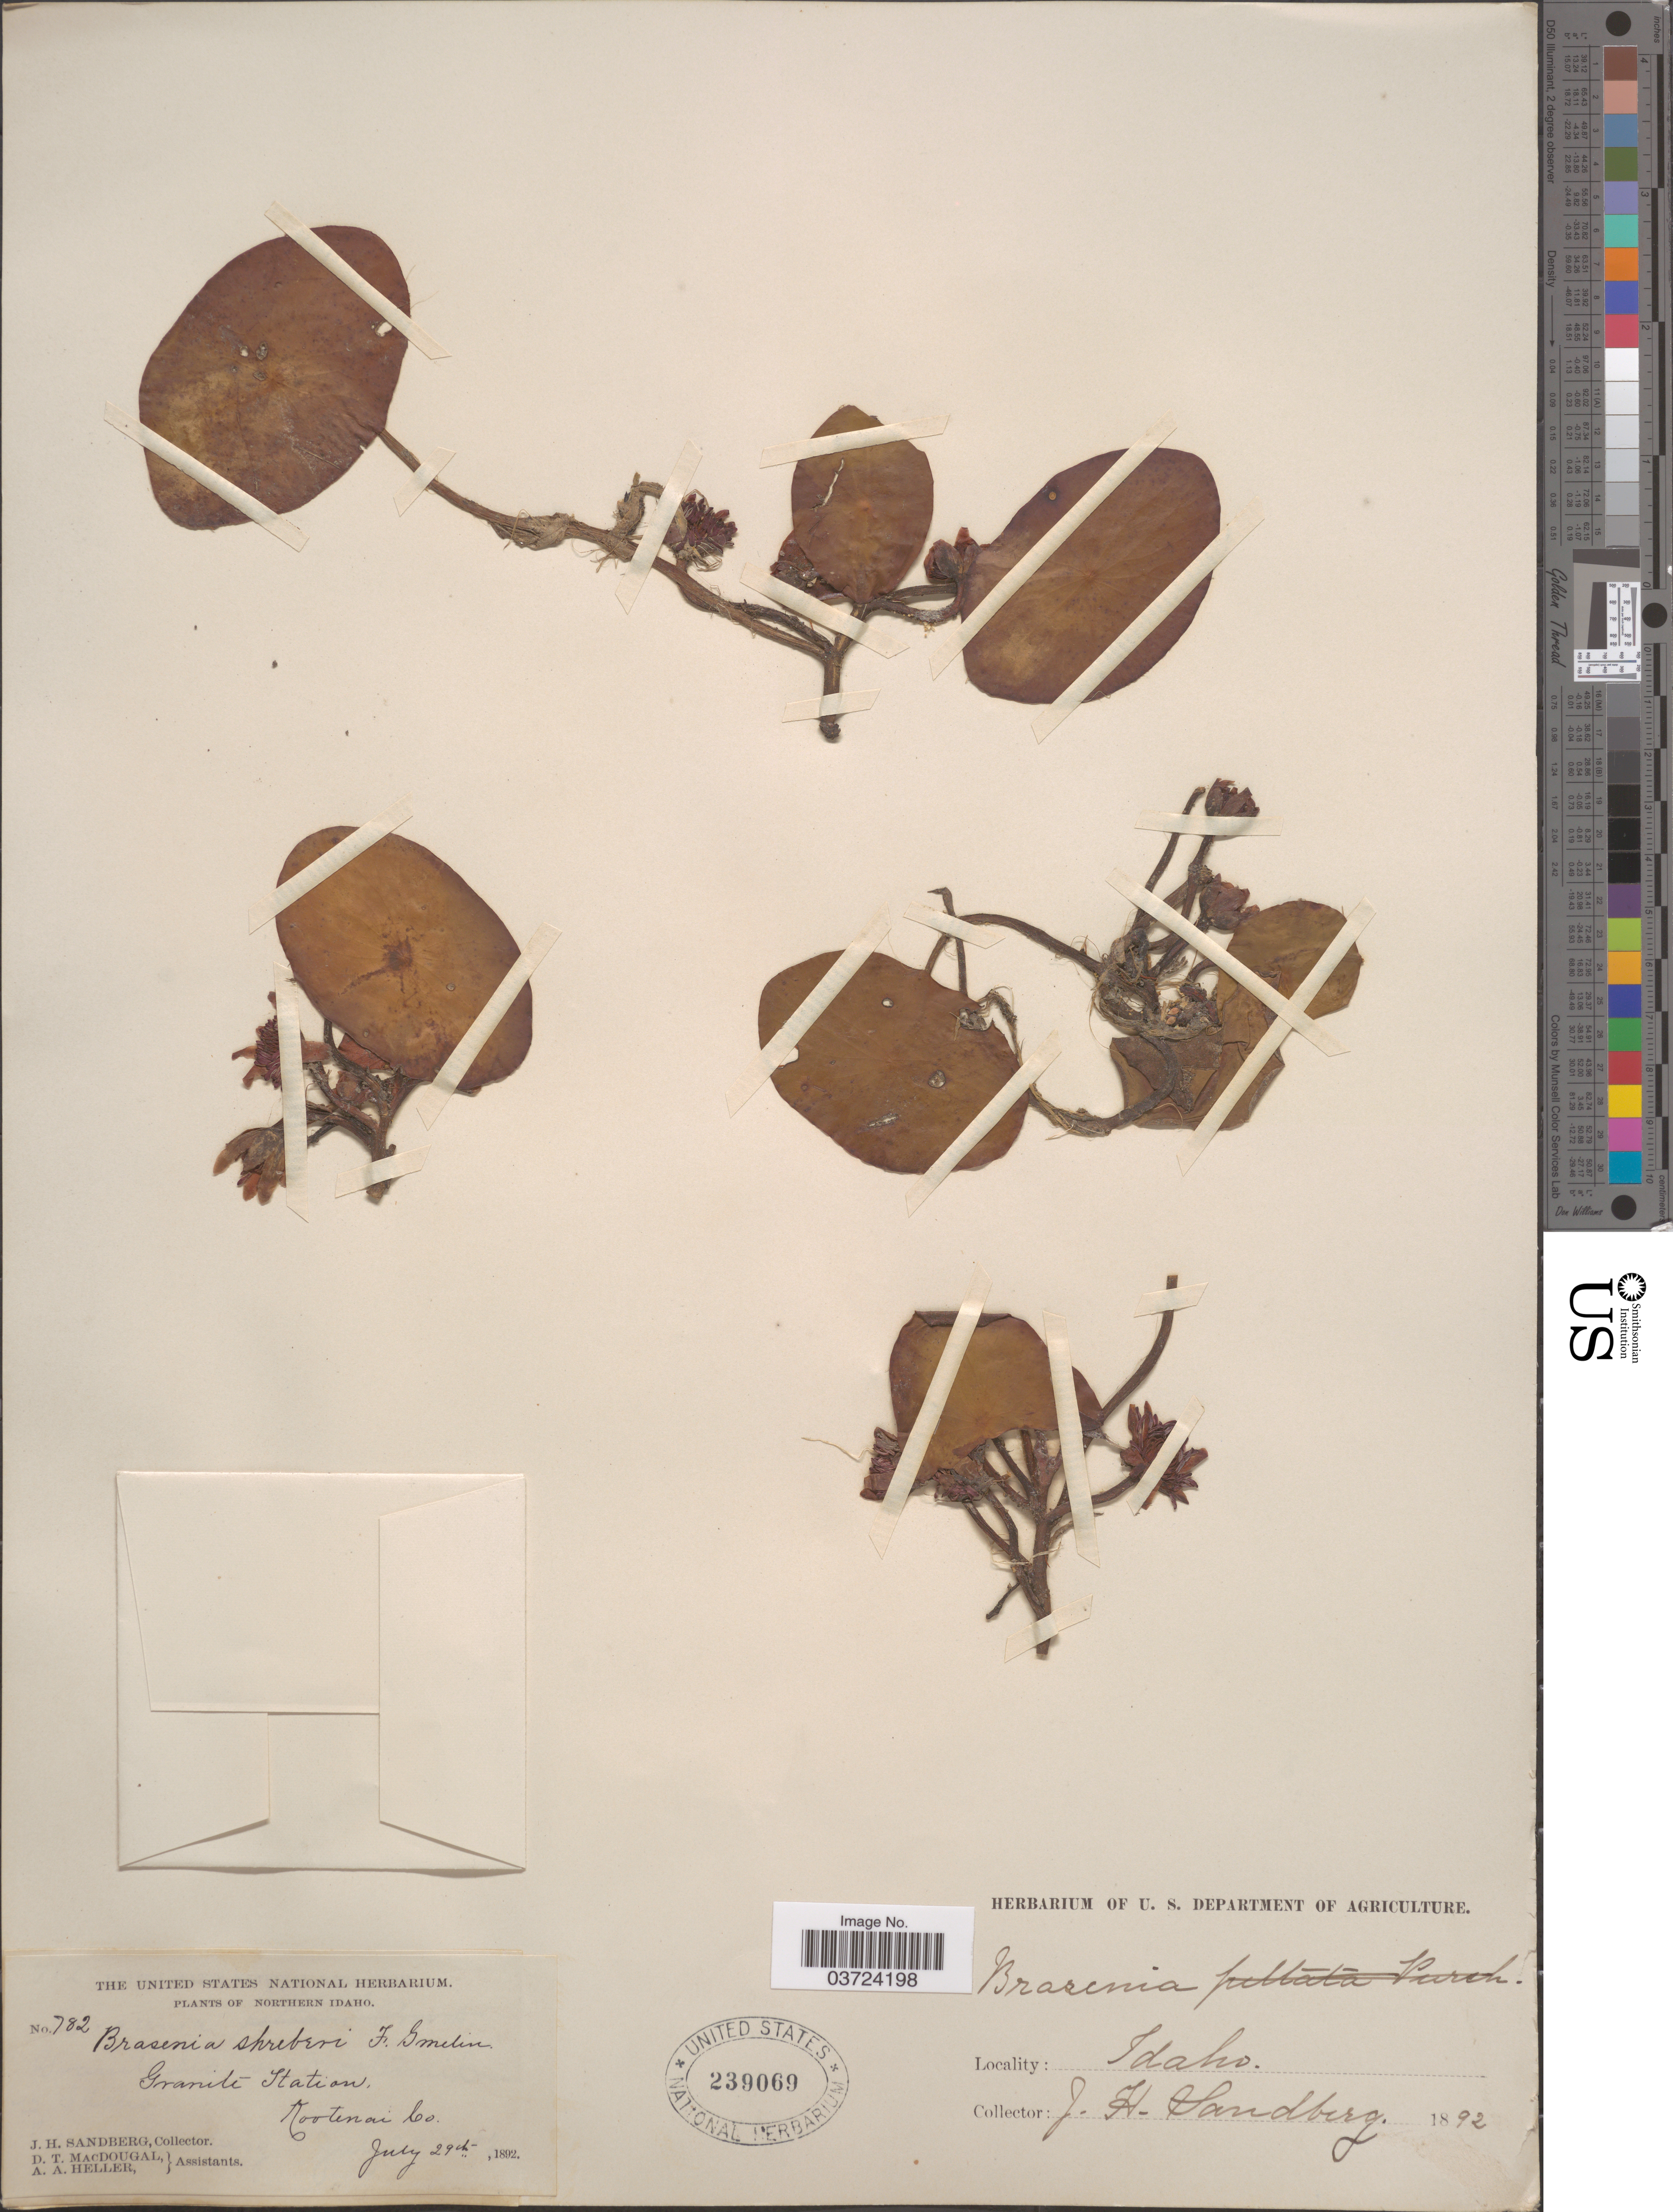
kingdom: Plantae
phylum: Tracheophyta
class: Magnoliopsida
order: Nymphaeales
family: Cabombaceae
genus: Brasenia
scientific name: Brasenia schreberi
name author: J.F. Gmel.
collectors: J. H. Sandberg, D. T. MacDougal & A. A. Heller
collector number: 782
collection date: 1892-07-29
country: United States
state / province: Idaho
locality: Northern Idaho. Granite Station, Kootenai Co.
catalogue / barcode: US 239069